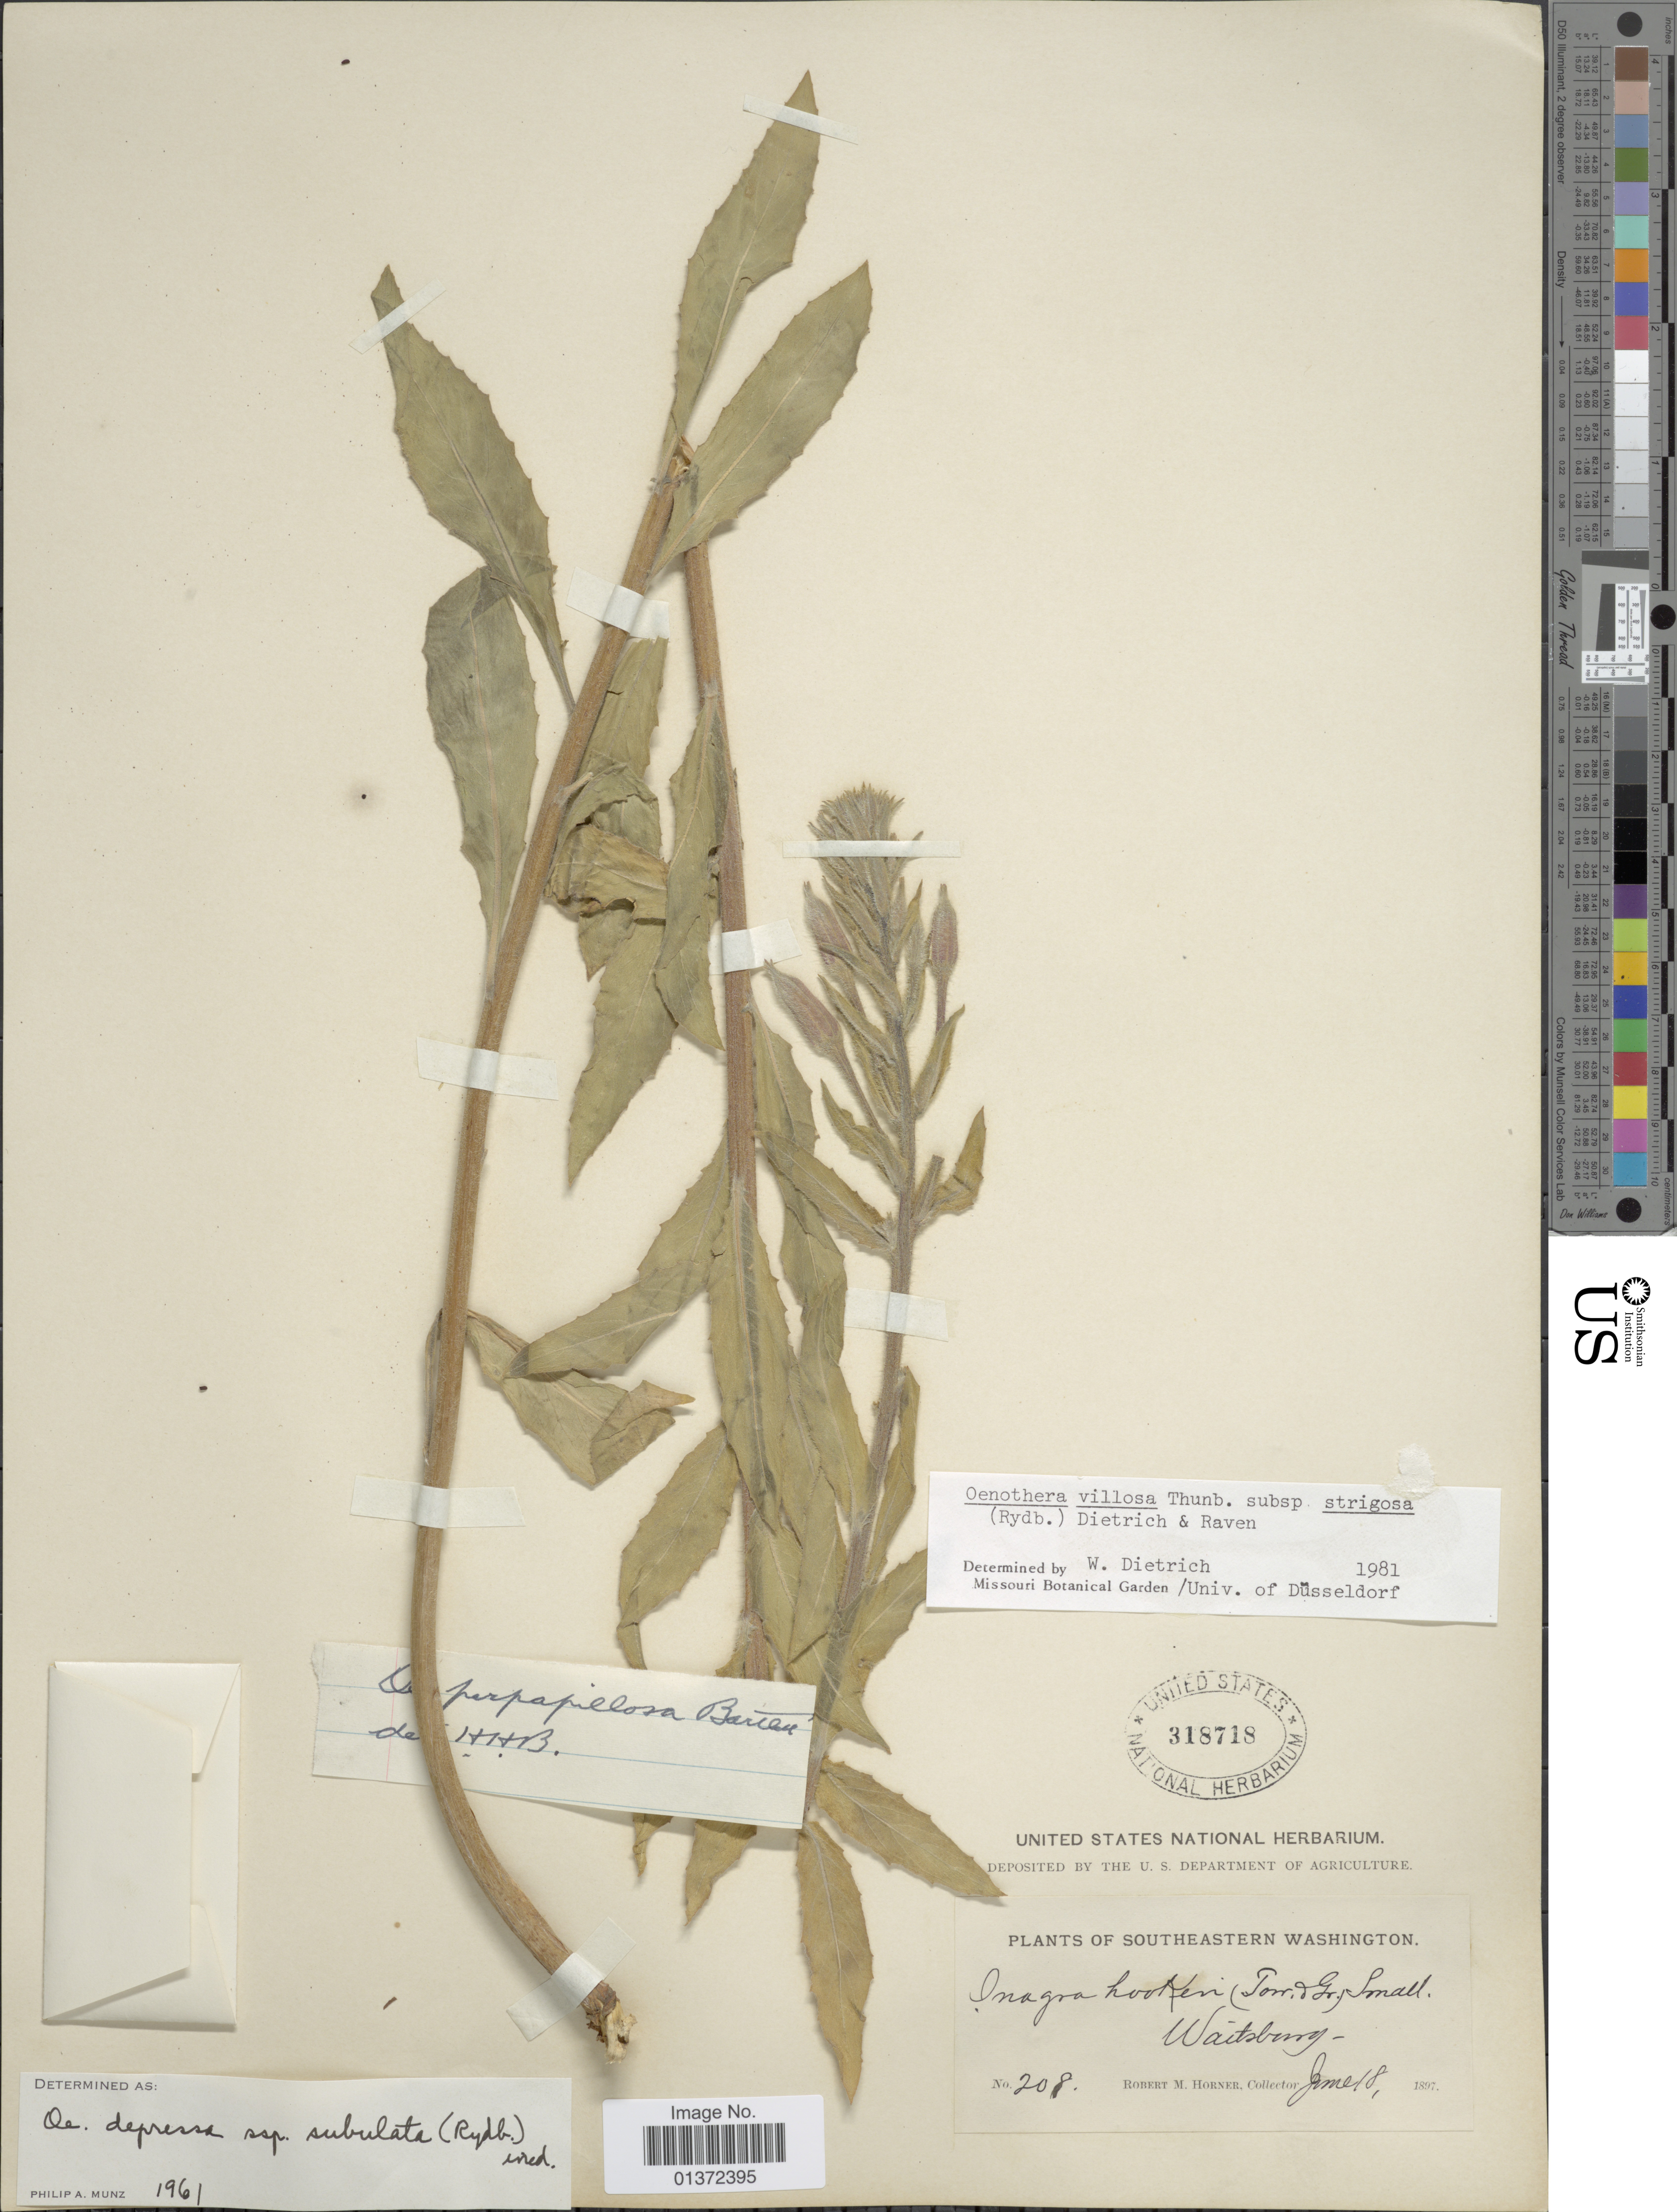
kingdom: Plantae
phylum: Tracheophyta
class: Magnoliopsida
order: Myrtales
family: Onagraceae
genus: Oenothera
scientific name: Oenothera villosa subsp. strigosa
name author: (Rydb.) W. Dietr. & P.H. Raven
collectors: R. Horner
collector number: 208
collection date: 1897-06-18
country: United States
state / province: Washington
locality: Southeastern Washington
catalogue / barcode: US 318718